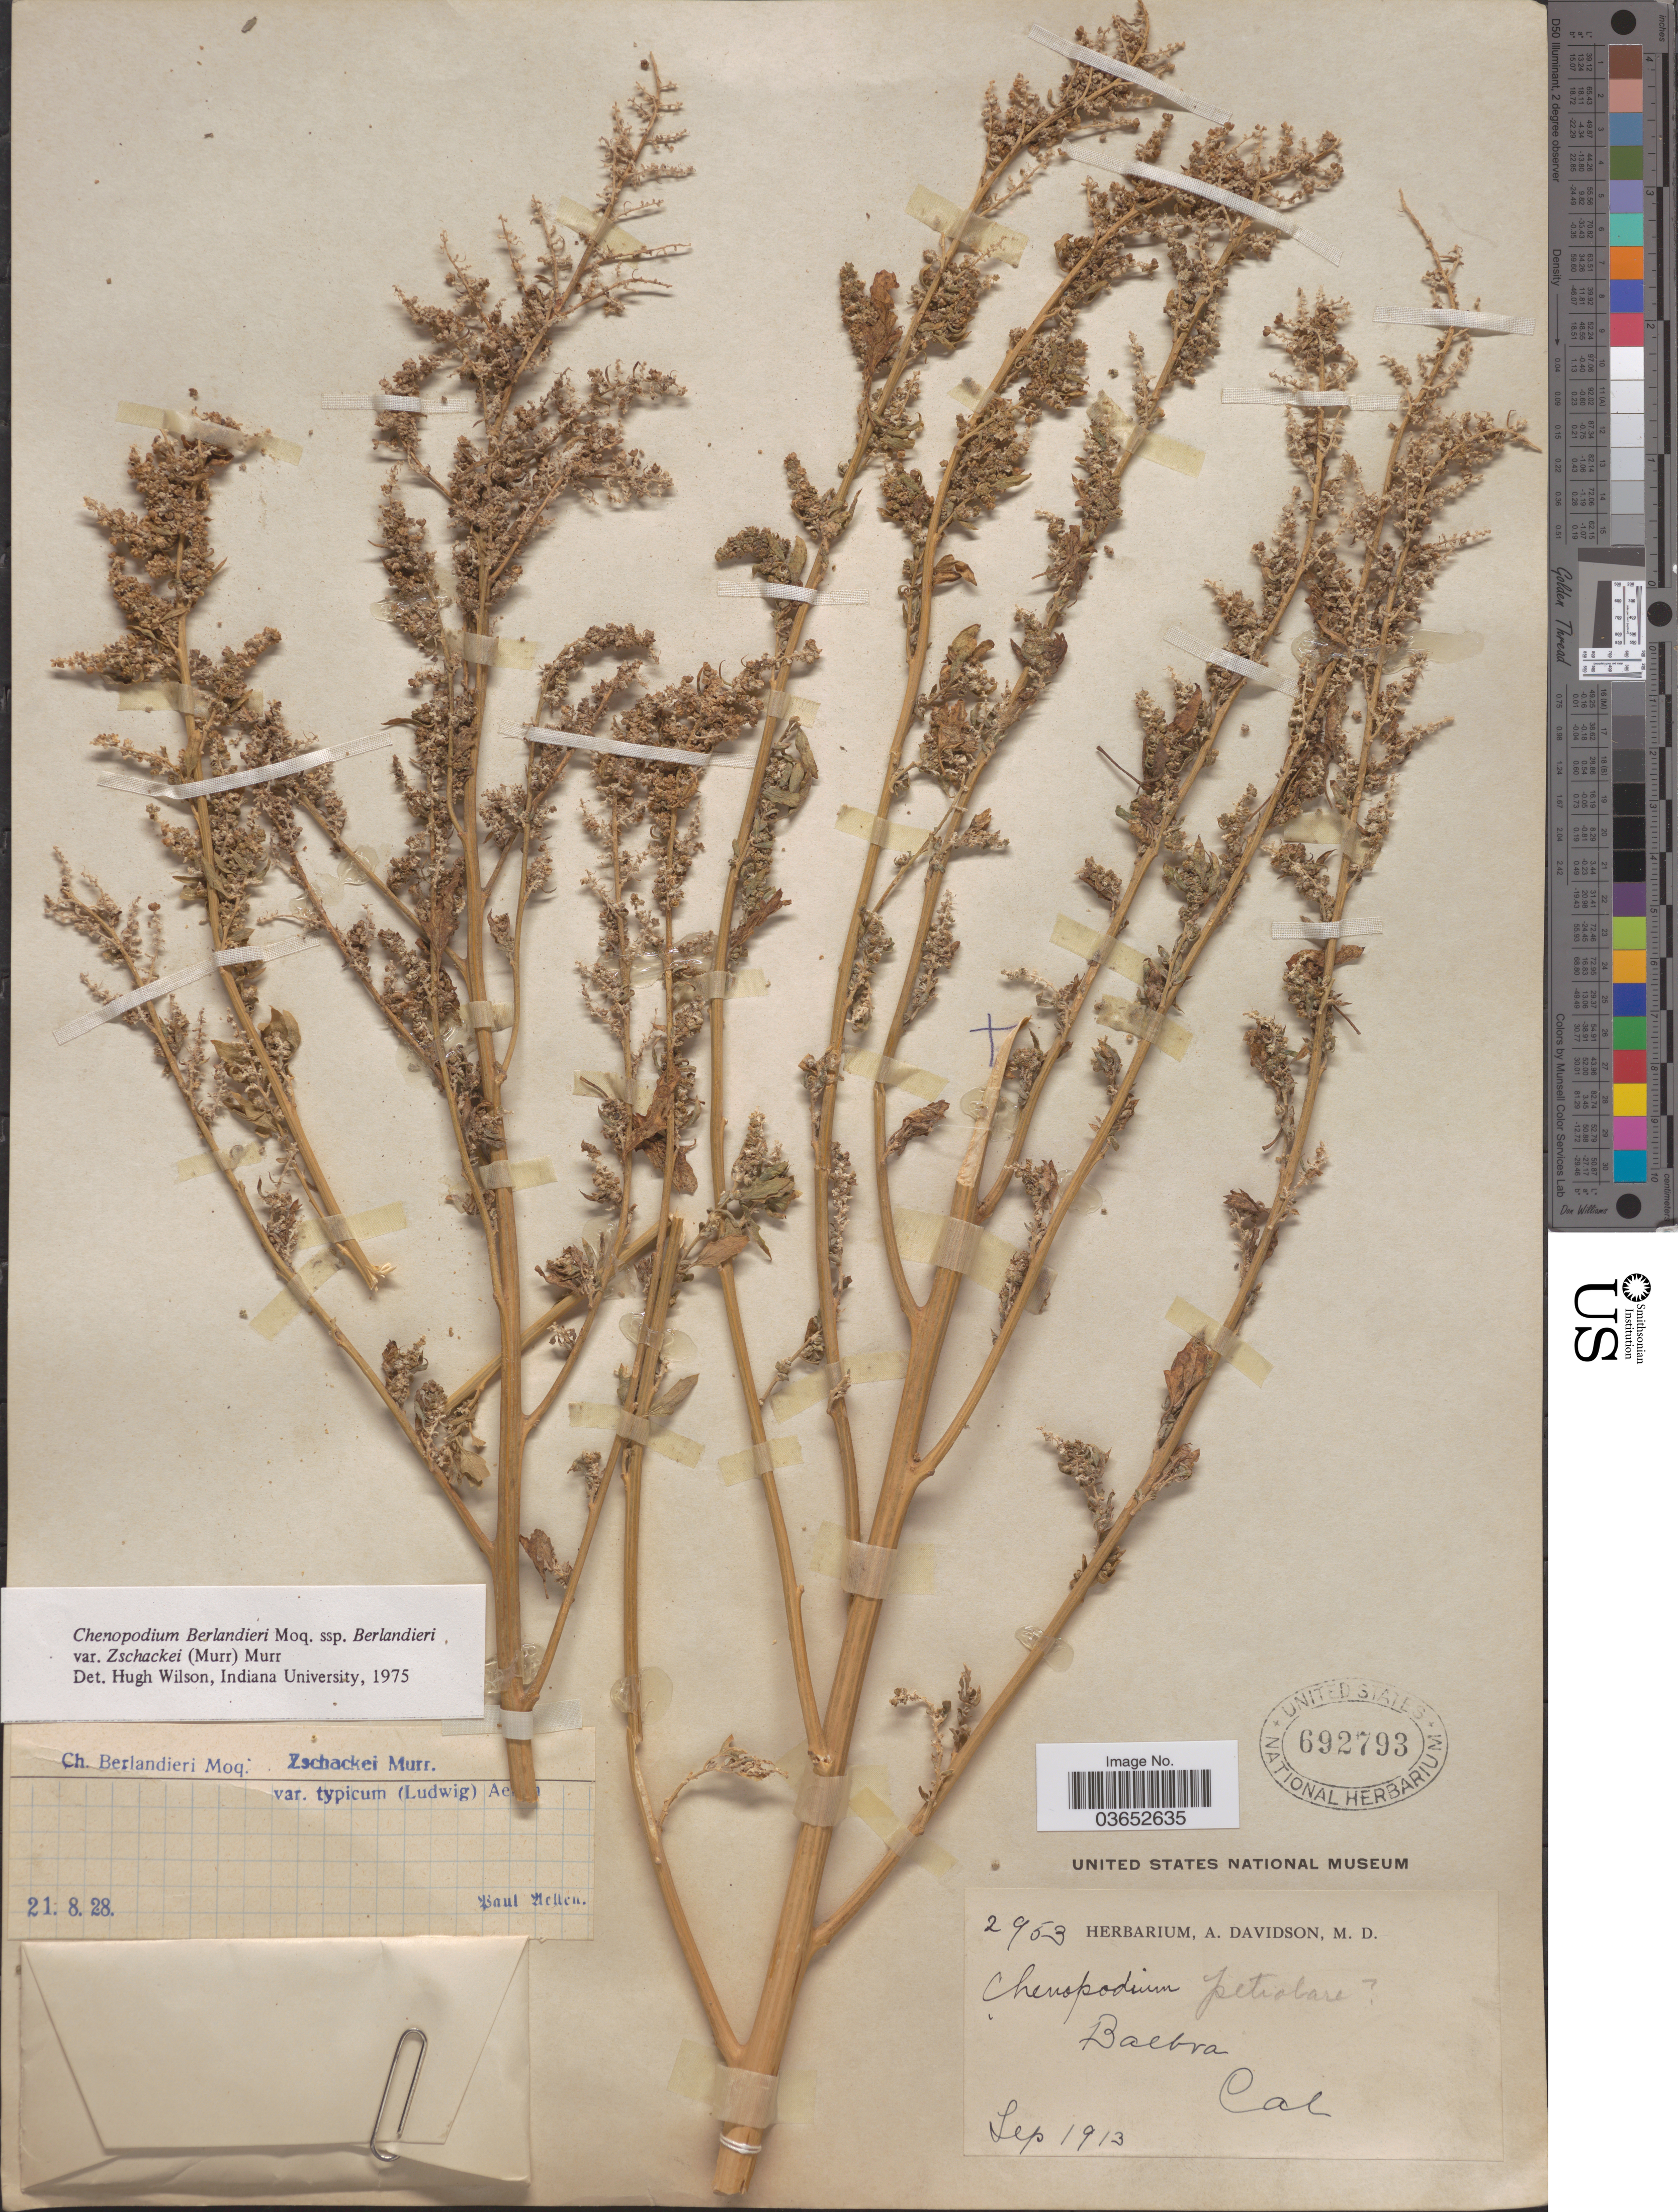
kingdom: Plantae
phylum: Tracheophyta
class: Magnoliopsida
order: Caryophyllales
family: Amaranthaceae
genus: Chenopodium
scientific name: Chenopodium berlandieri var. zschackei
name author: (Murr.) Murr.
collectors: ex herb. A. Davidson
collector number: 2953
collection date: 1913-09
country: United States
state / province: California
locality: Balboa.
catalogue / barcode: US 692793